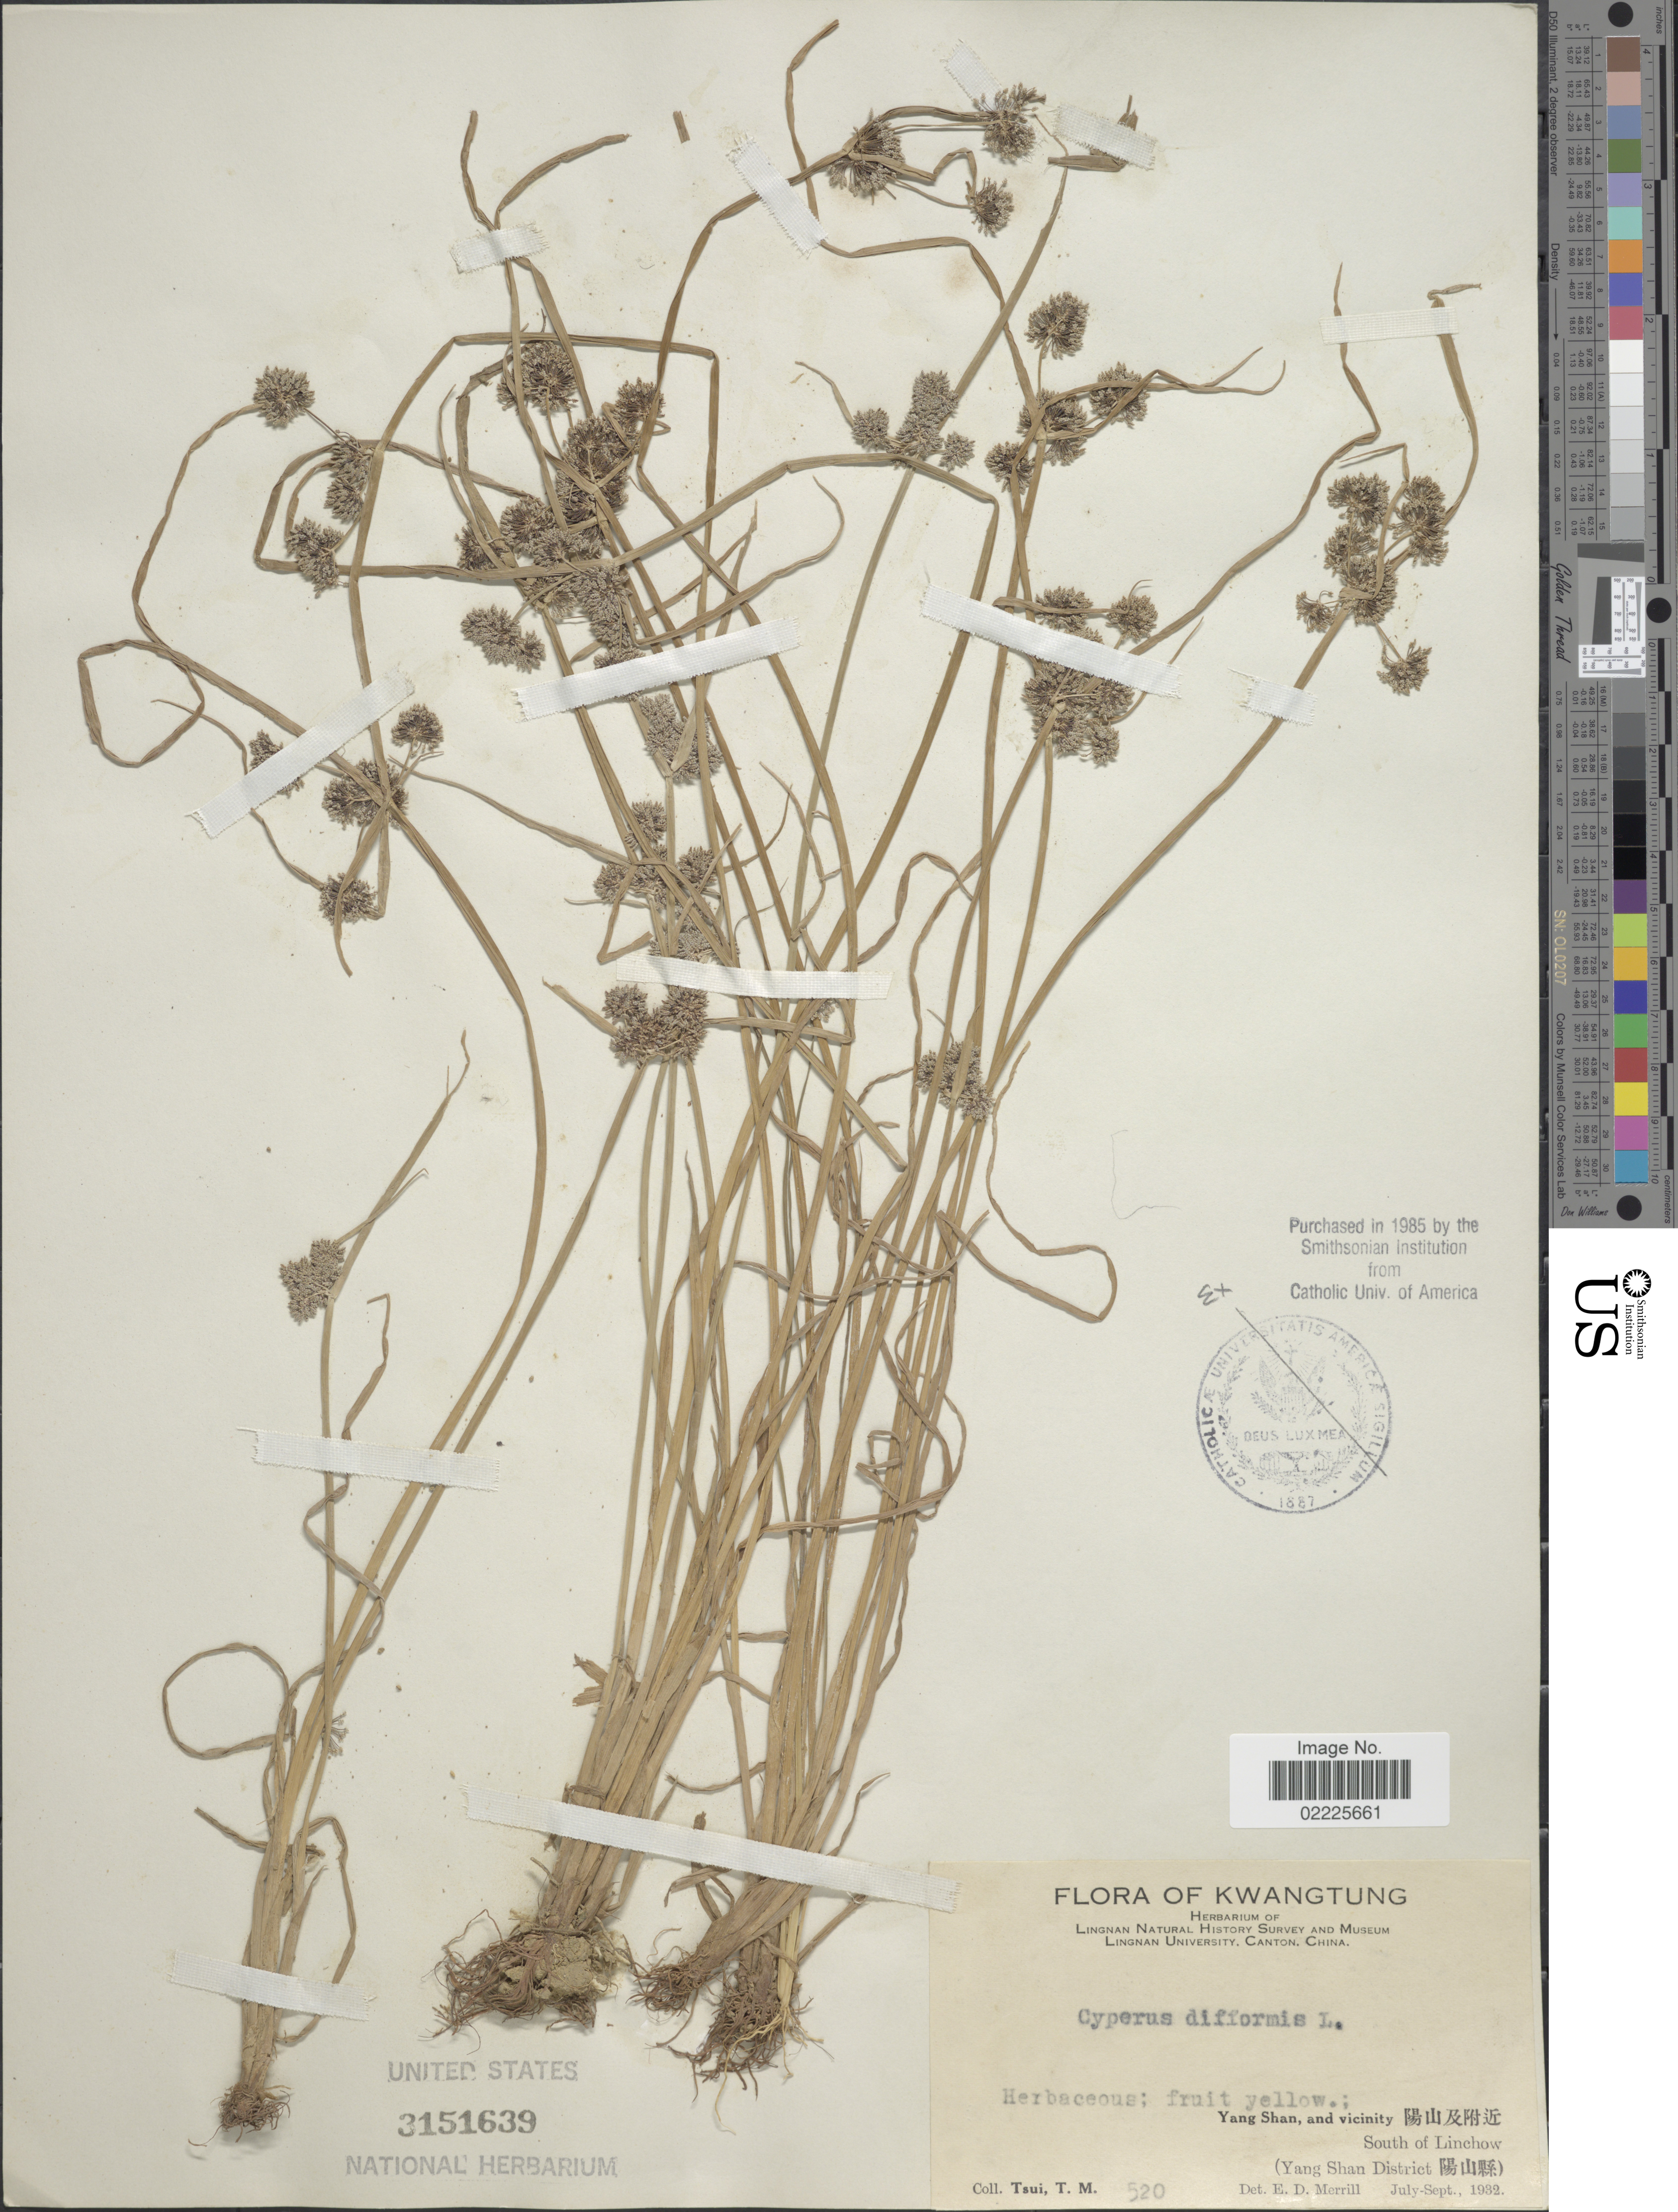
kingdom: Plantae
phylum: Tracheophyta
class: Liliopsida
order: Poales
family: Cyperaceae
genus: Cyperus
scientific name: Cyperus difformis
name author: L.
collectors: T. Tsui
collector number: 520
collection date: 1932-07/1932-09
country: China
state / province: Guangdong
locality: Kwangtung, Yang Shan, and vicinity South of Linchow (Yang Shan District).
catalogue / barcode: US 3151639